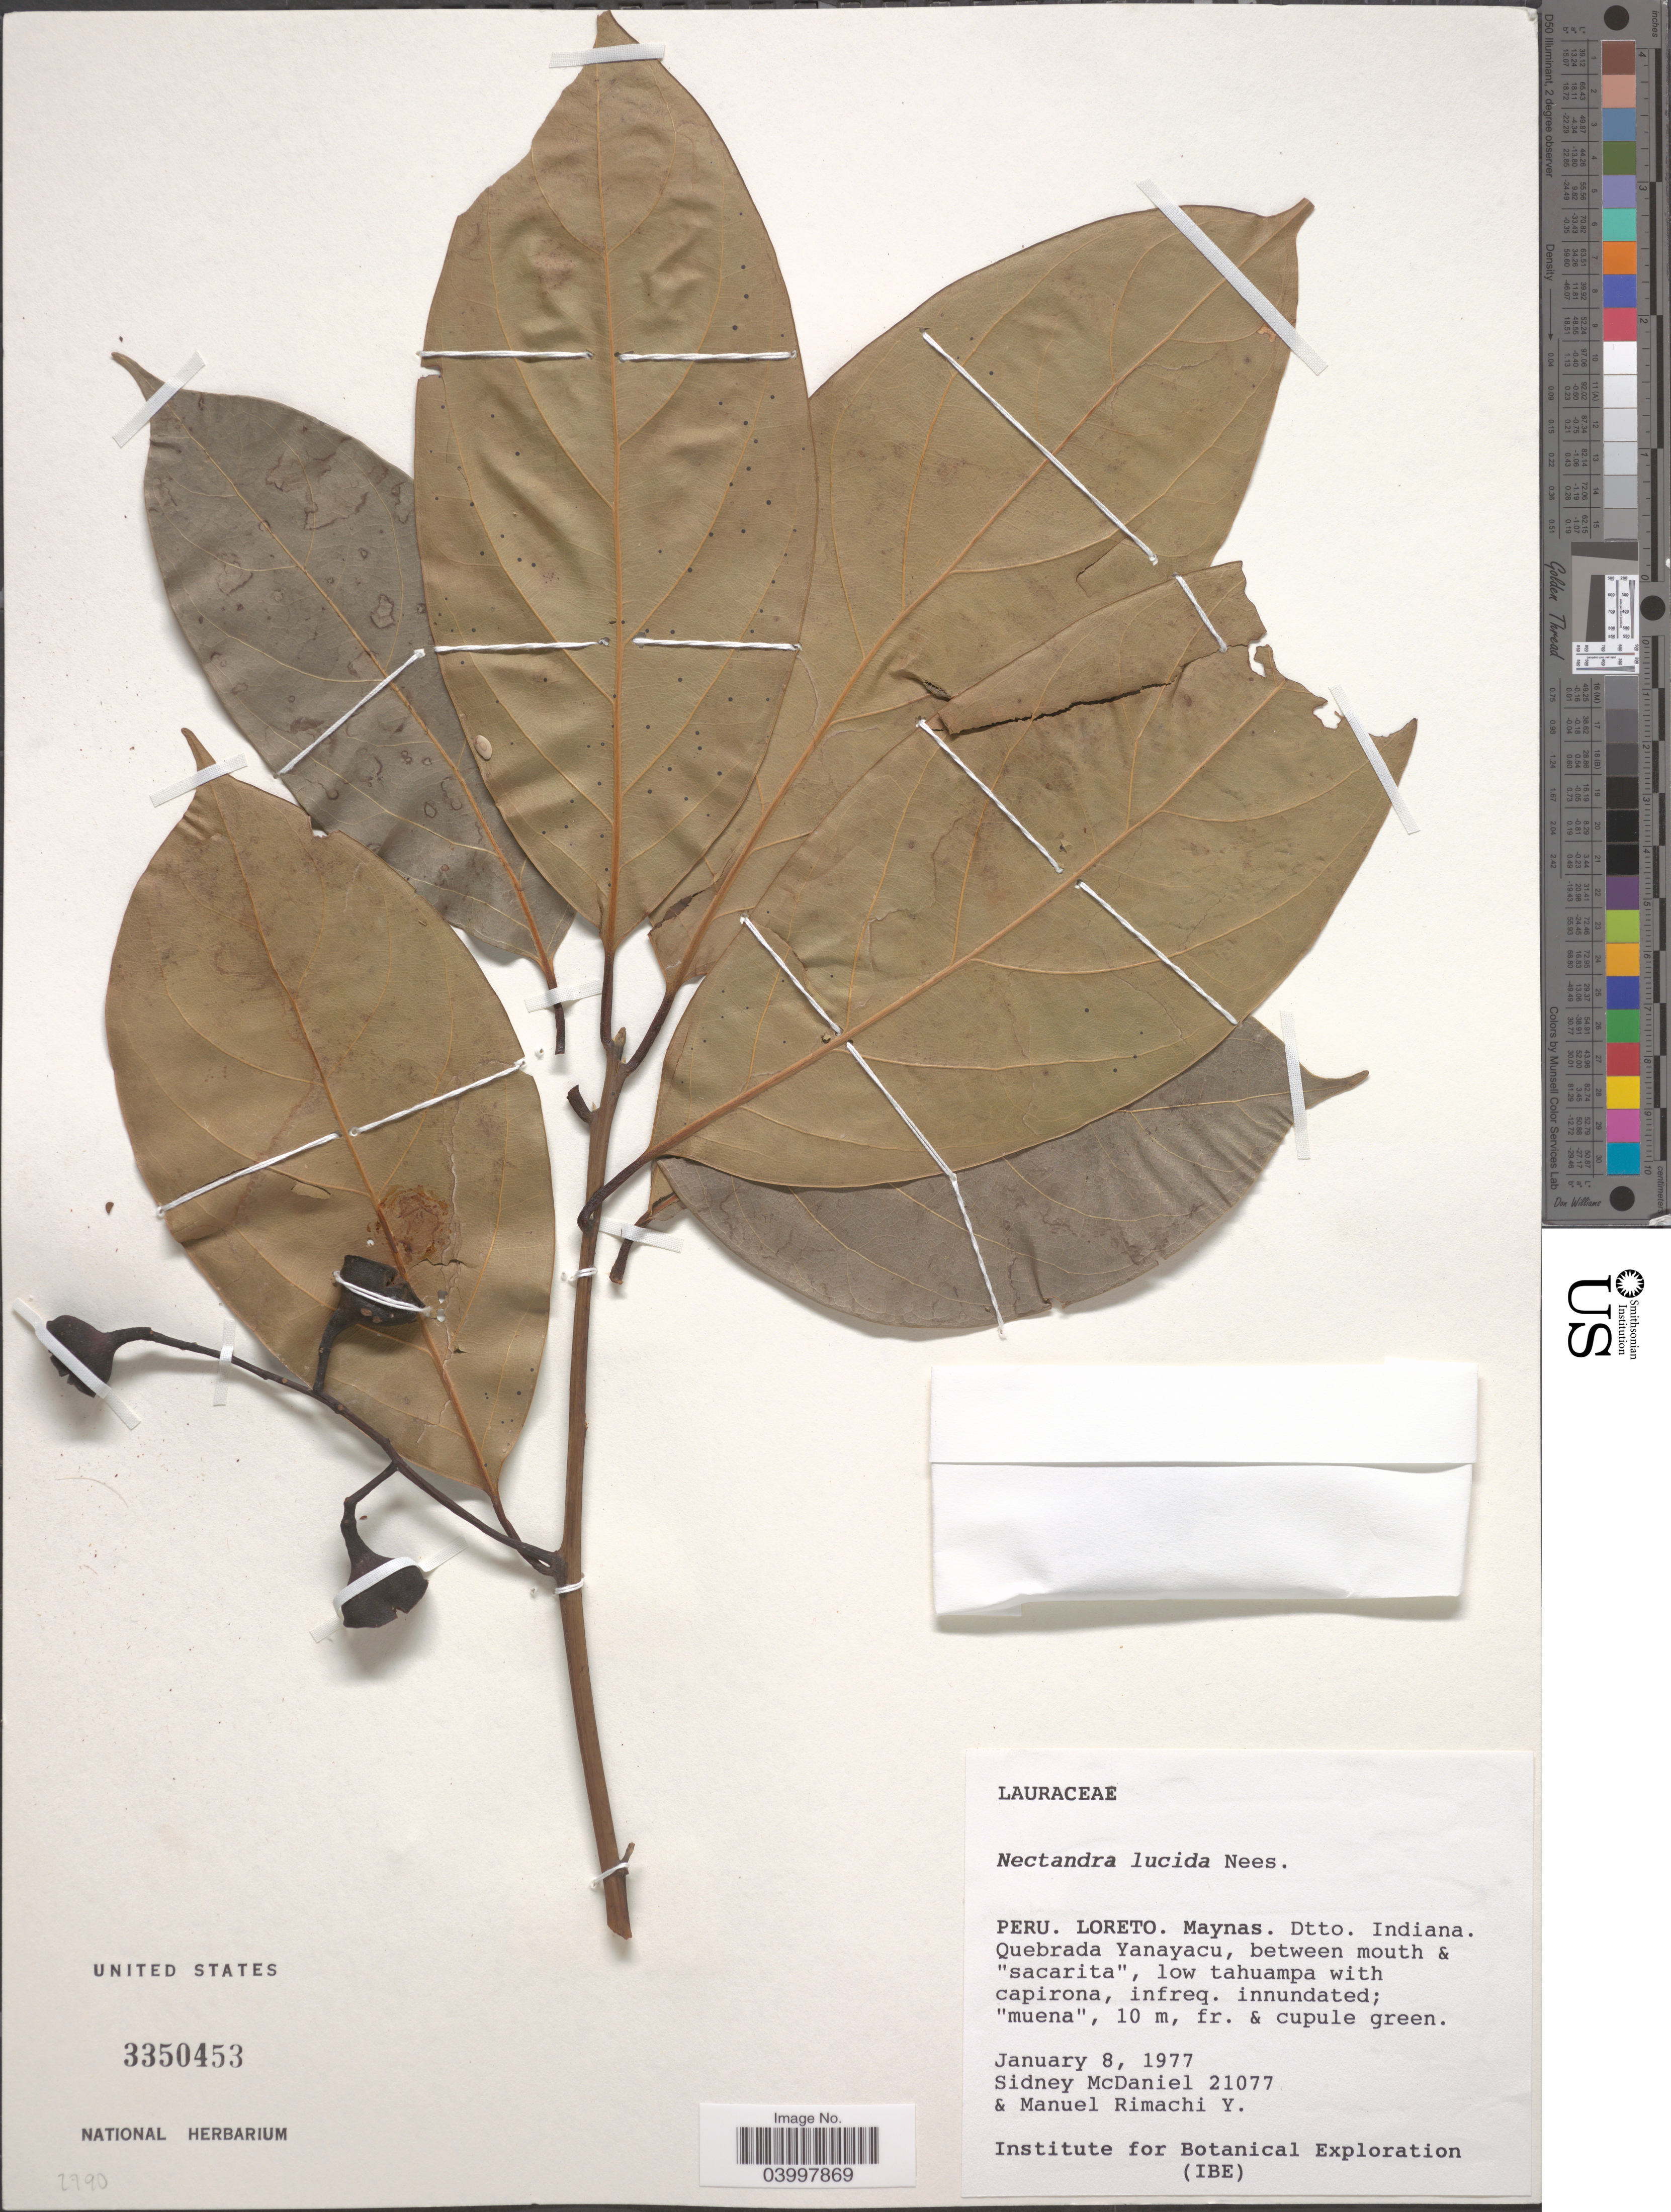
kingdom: Plantae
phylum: Tracheophyta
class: Magnoliopsida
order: Laurales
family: Lauraceae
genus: Nectandra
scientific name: Nectandra lineatifolia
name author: Mez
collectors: S. McDaniel & M. Rimachi Y.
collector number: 21077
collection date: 1977-01-08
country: Peru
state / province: Loreto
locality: Maynas. Dtto. Indiana. Quebrada Yanayacu, between mouth & "sacarita", low tahuampa with capirona, infreq. innundated.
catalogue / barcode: US 3350453